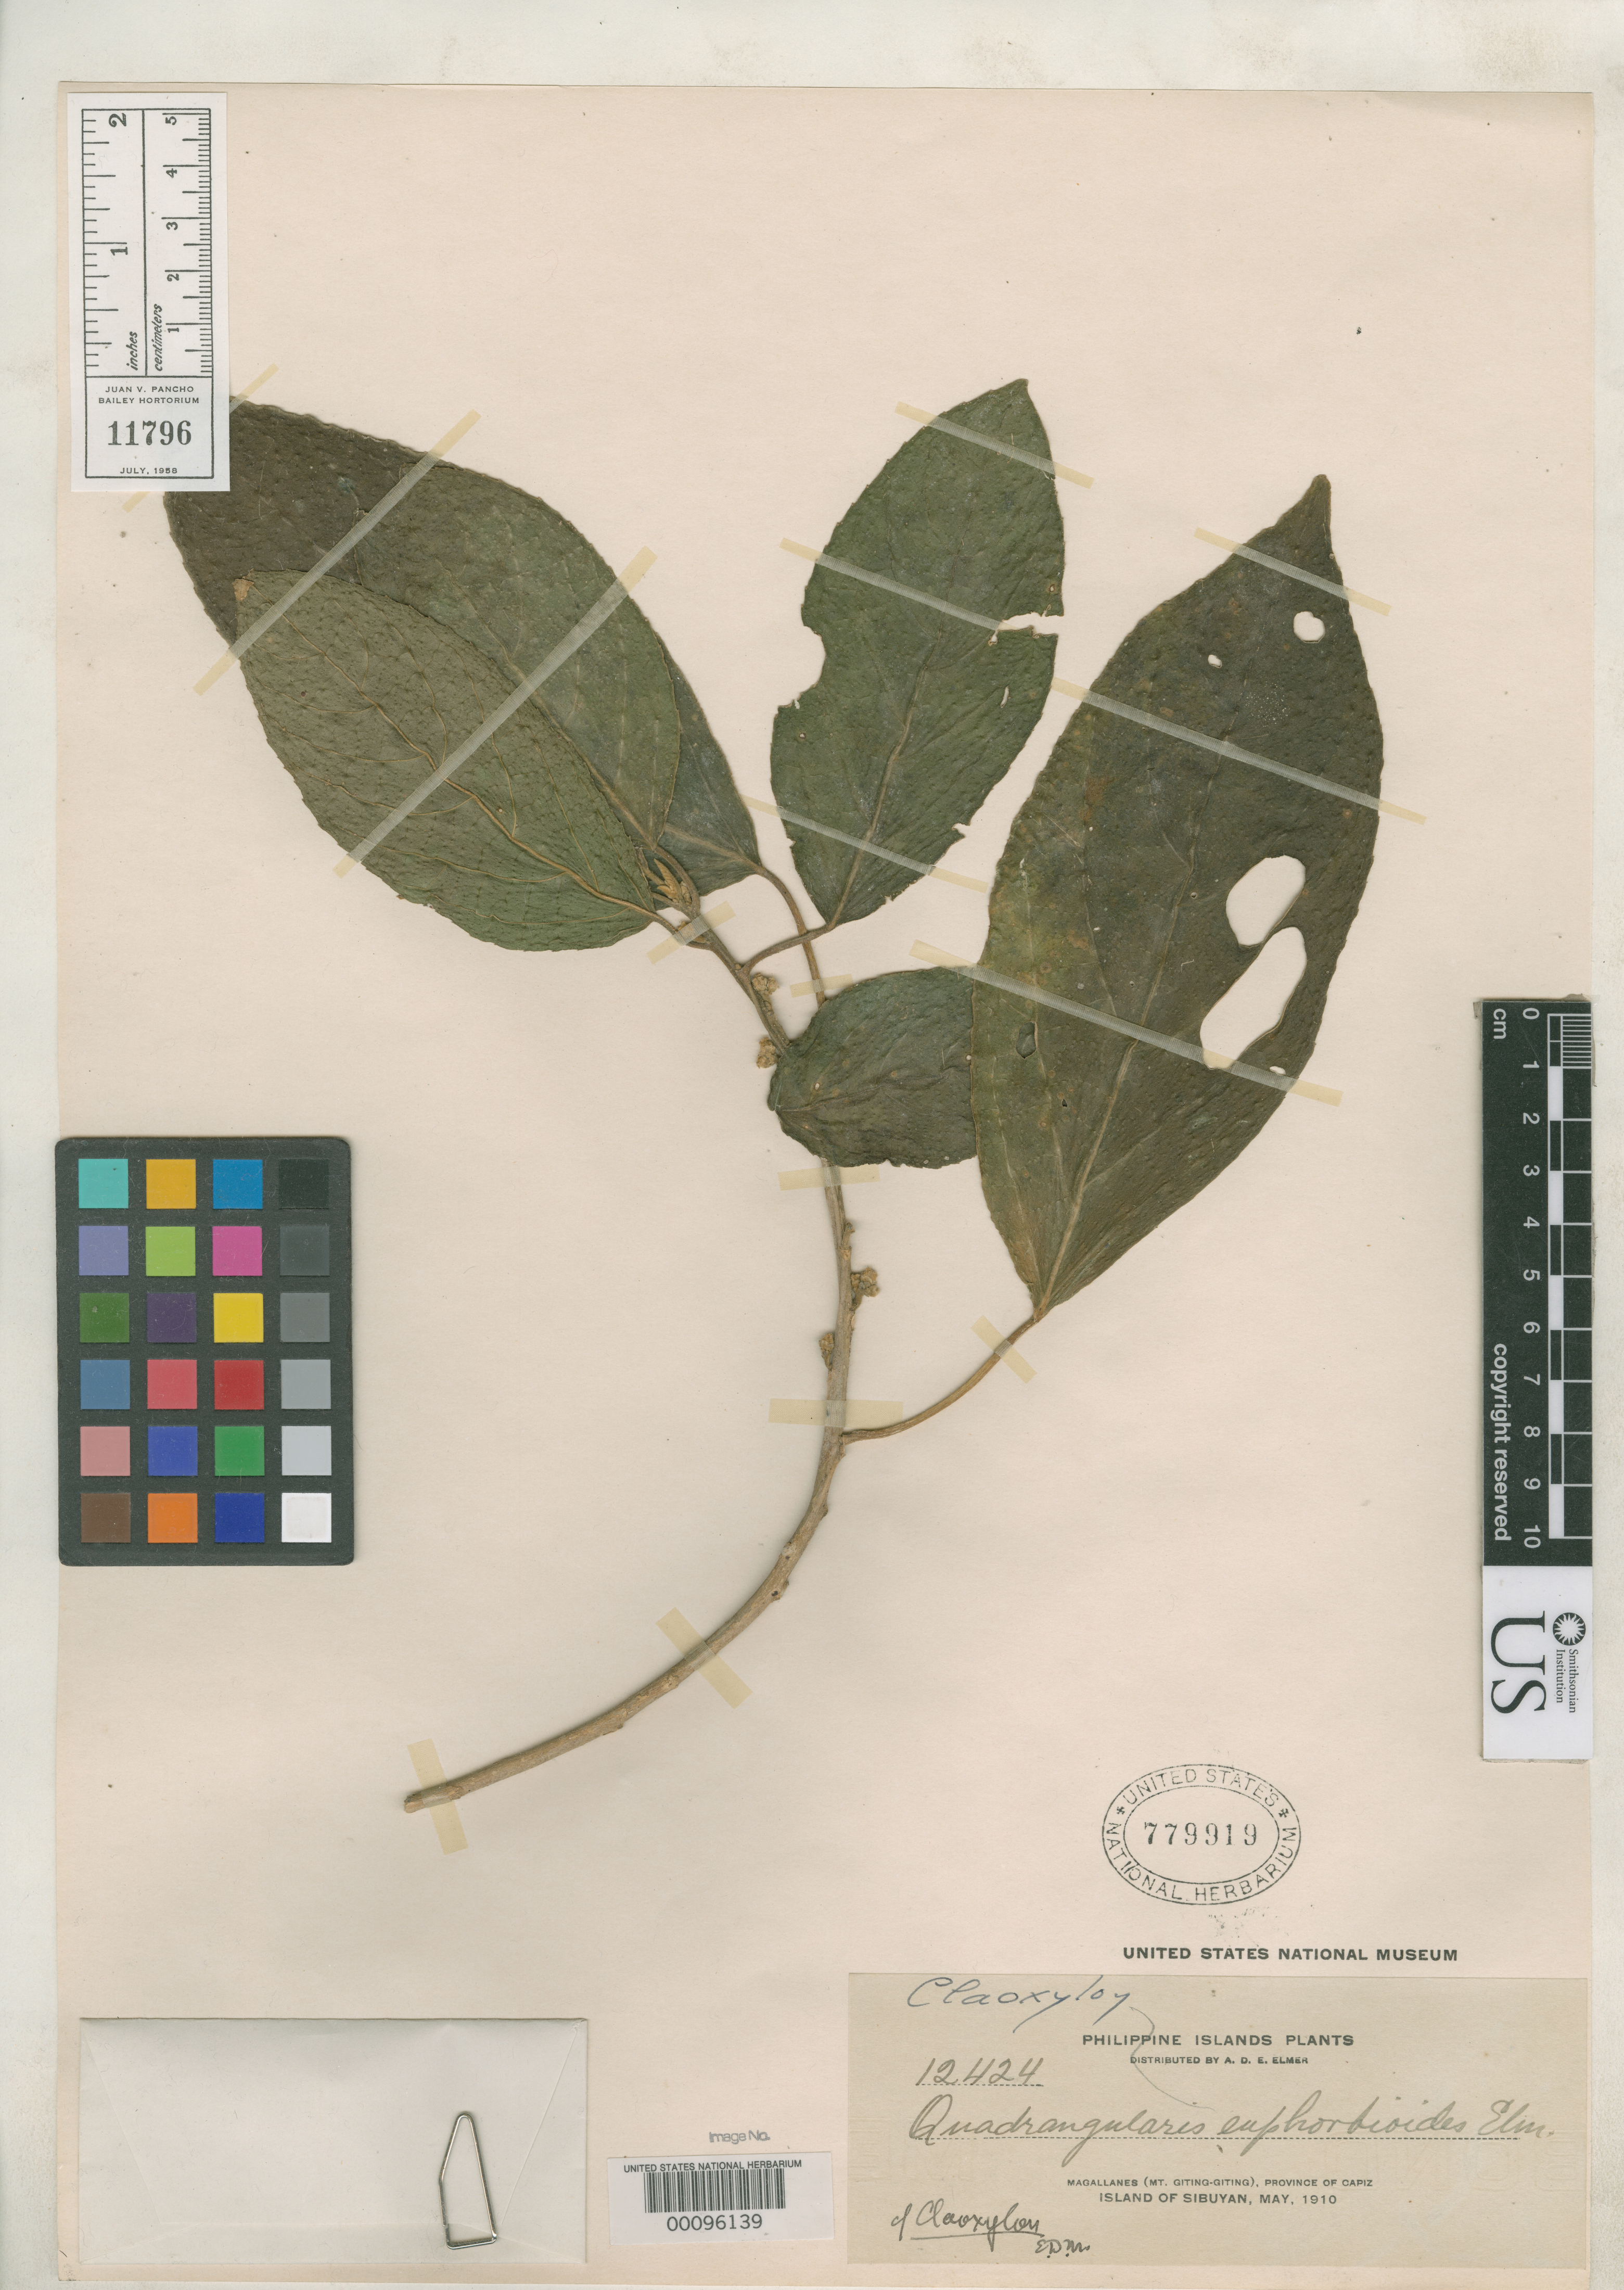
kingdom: Plantae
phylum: Tracheophyta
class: Magnoliopsida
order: Malpighiales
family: Euphorbiaceae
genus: Quadrasia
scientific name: Quadrasia euphorbioides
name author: Elmer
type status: Isosyntype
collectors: A. D. E. Elmer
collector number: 12424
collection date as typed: May 1910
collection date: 1910-05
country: Philippines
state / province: Mimaropa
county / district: Romblon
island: Sibuyan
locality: Magallanes, Mt. Giting-giting.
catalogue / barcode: US 779919